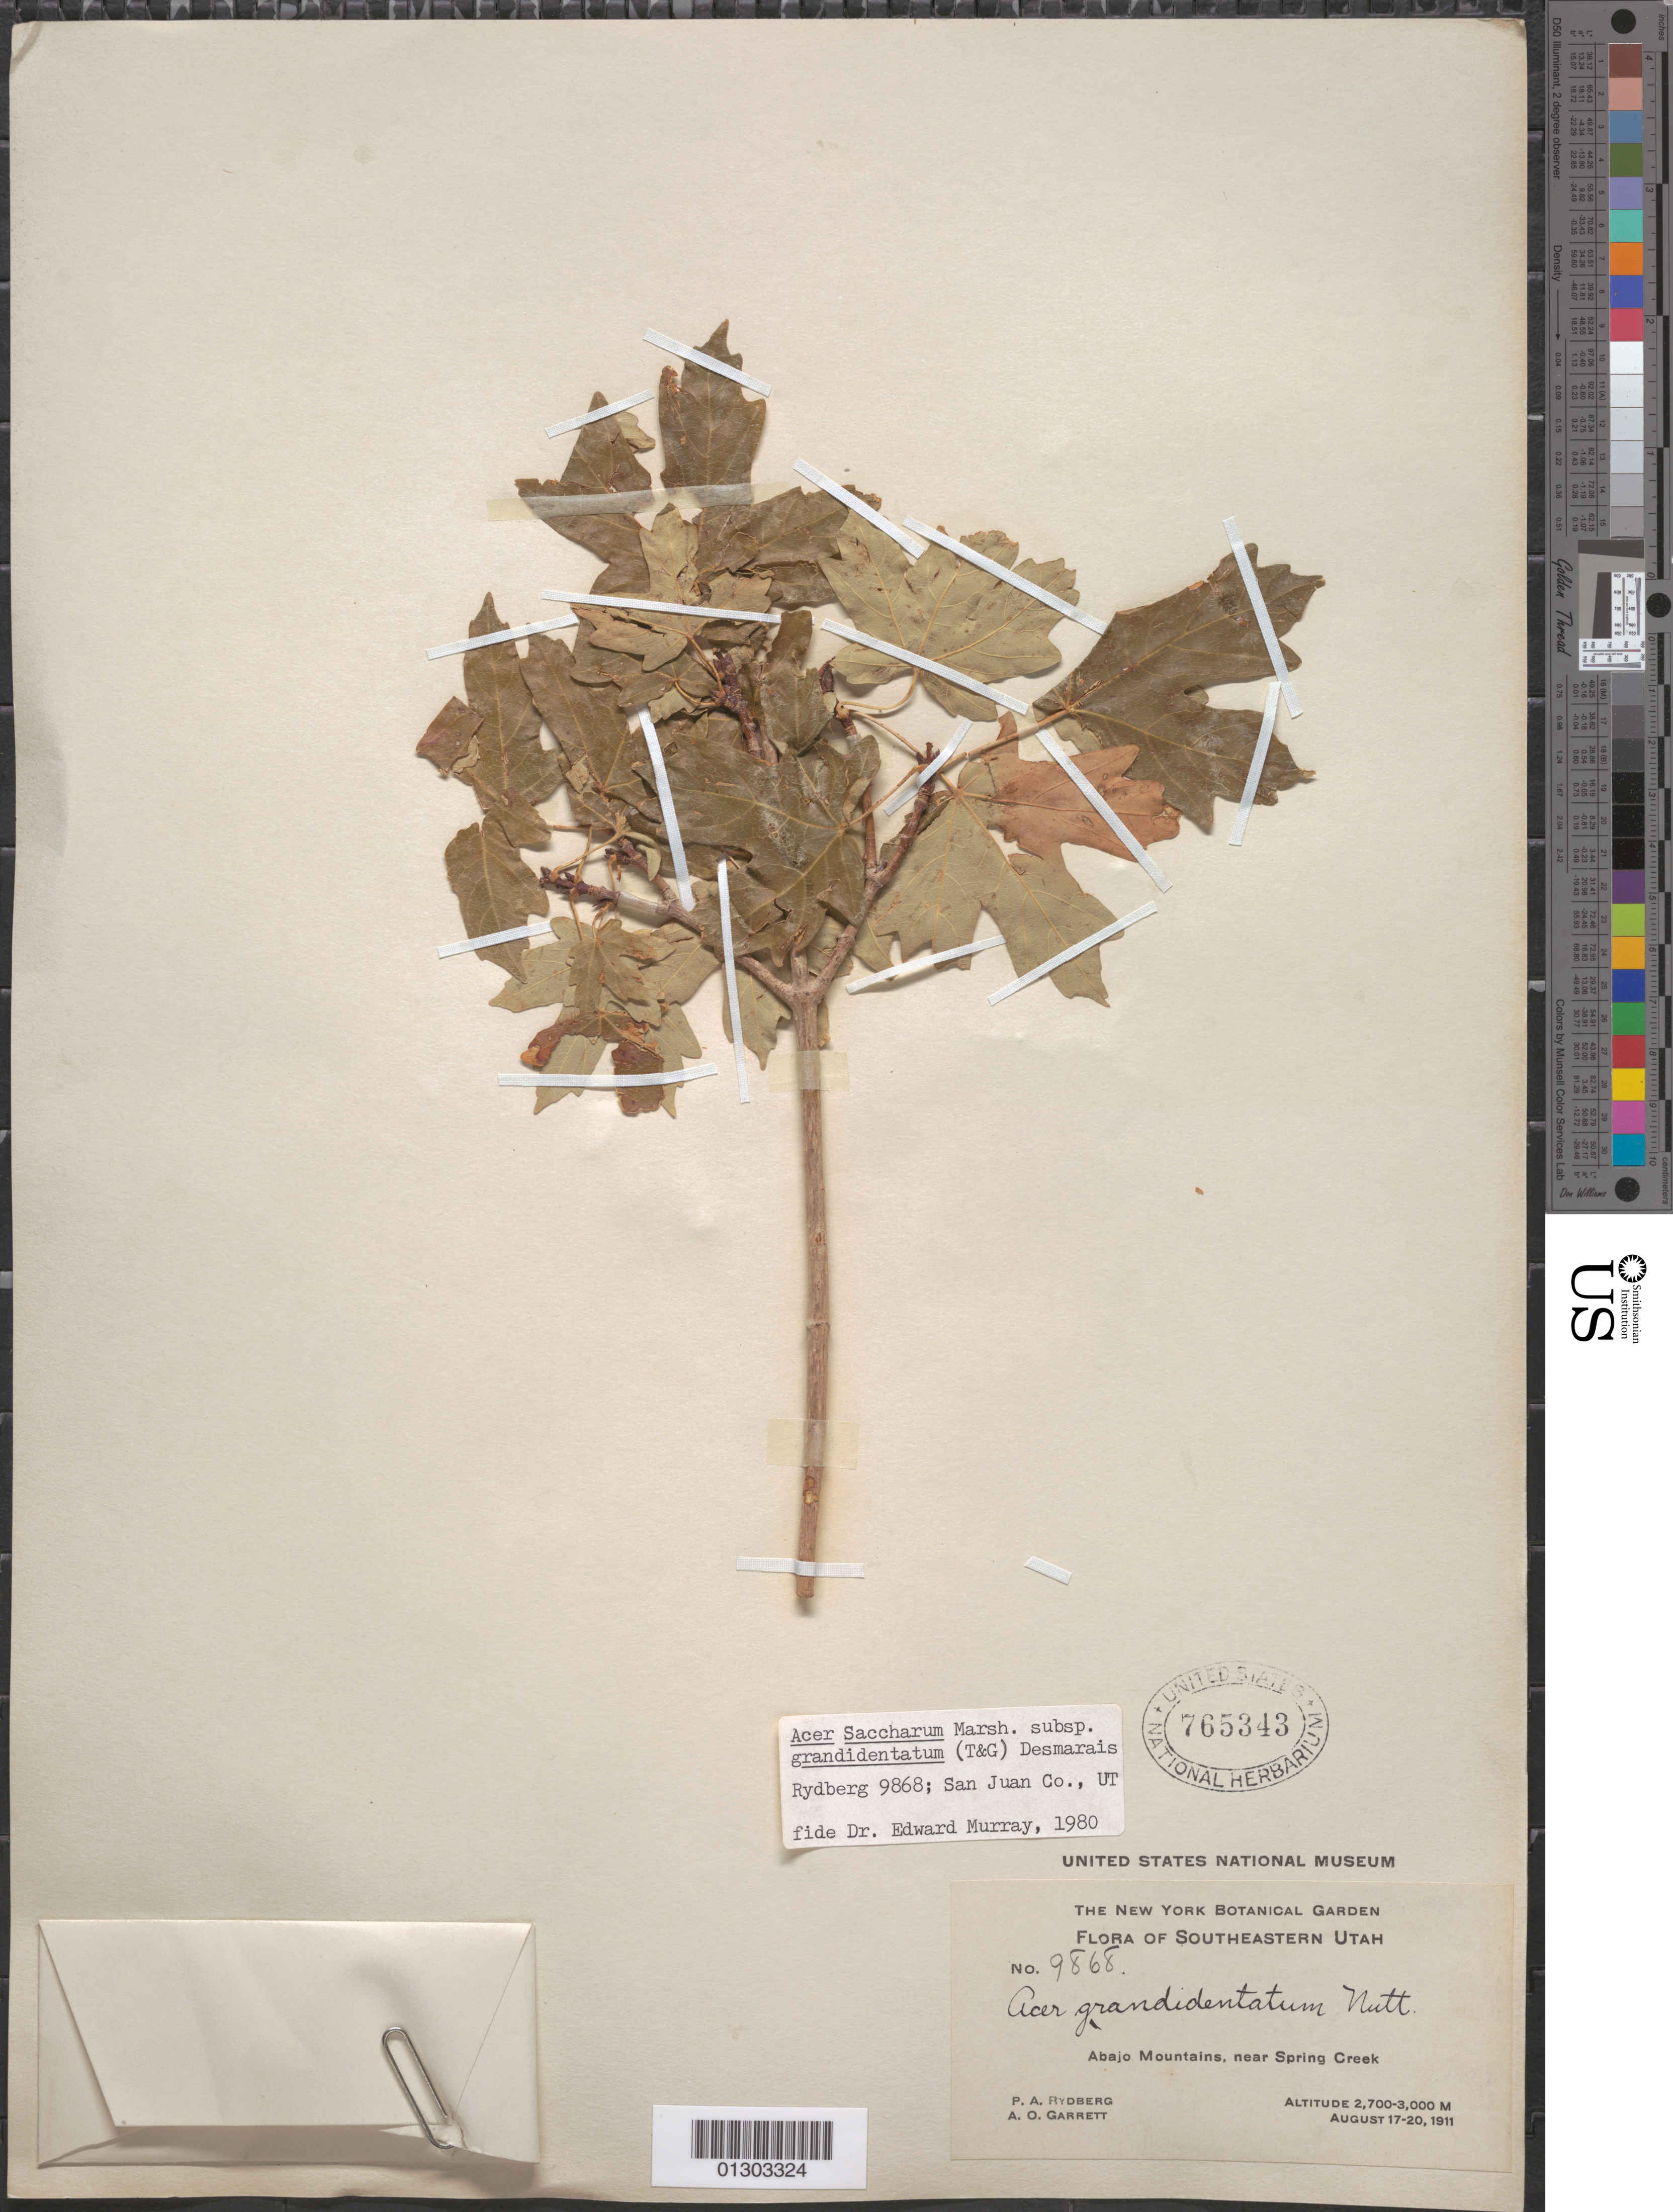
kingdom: Plantae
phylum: Tracheophyta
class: Magnoliopsida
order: Sapindales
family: Sapindaceae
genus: Acer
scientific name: Acer grandidentatum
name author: Nutt.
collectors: P. A. Rydberg & A. O. Garrett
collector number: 9868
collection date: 1911-08-17/1911-08-20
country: United States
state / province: Utah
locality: Abajo Mountains, near Spring Creek.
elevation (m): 2700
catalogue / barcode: US 765343